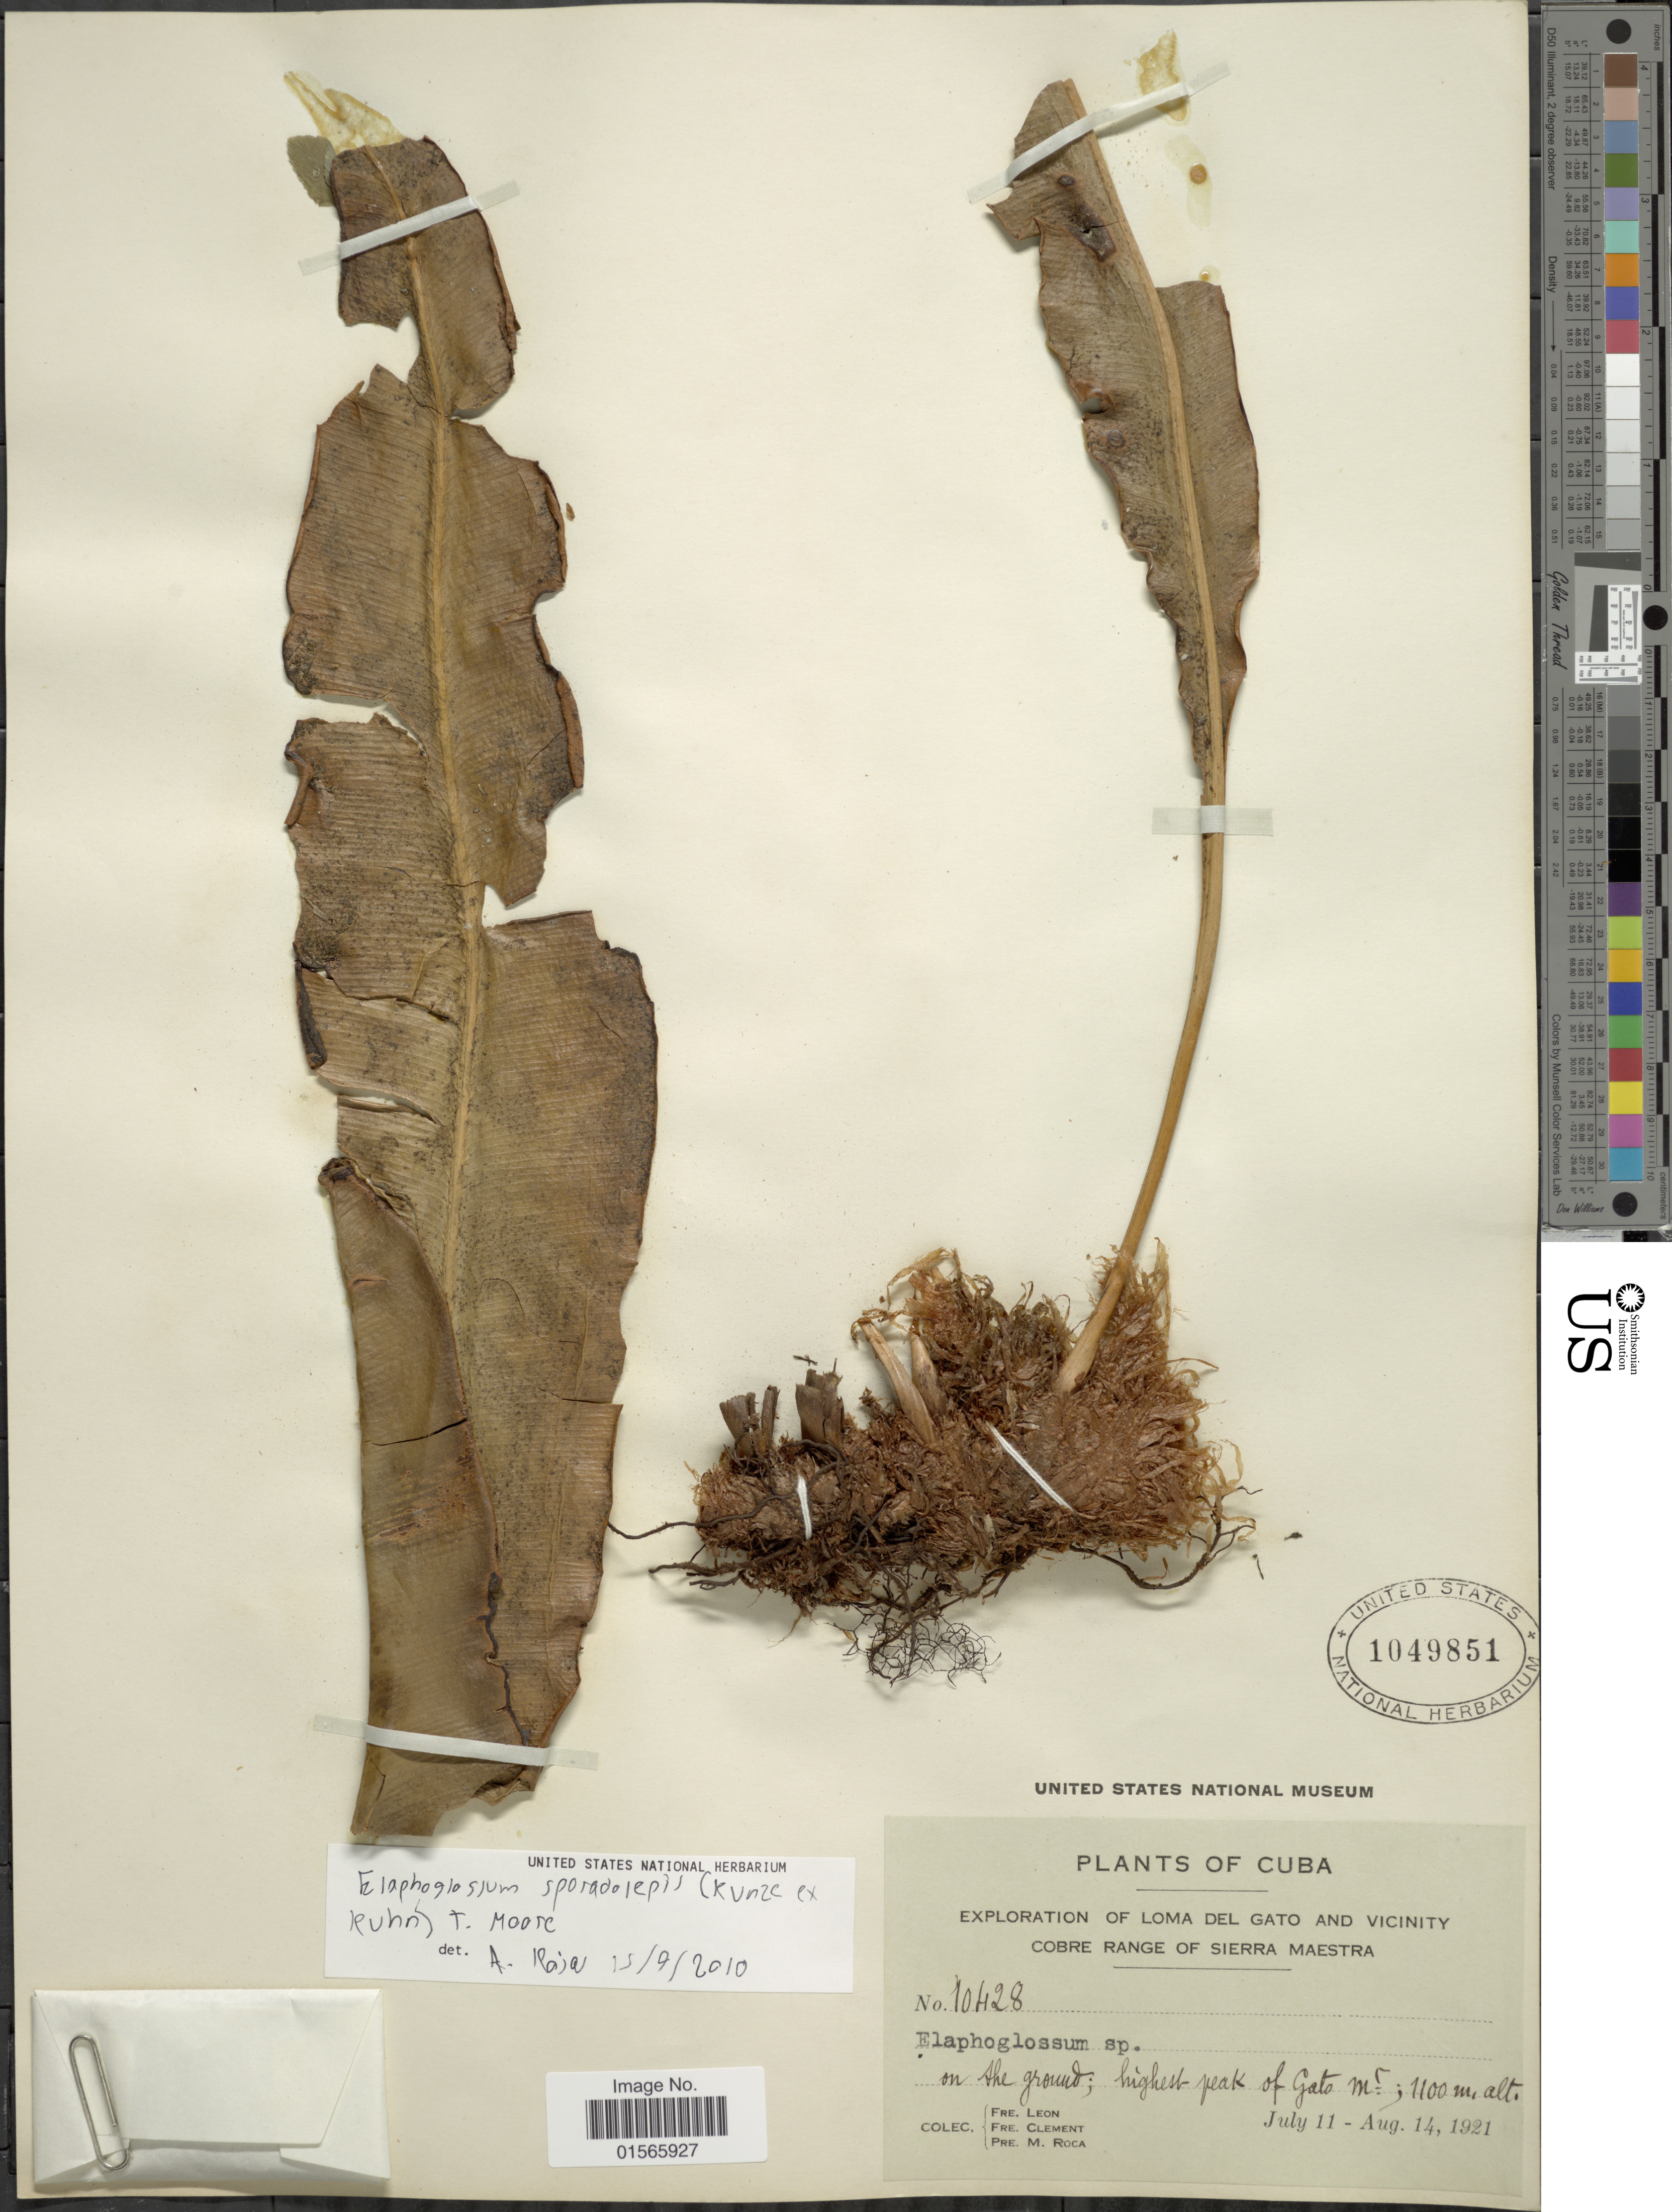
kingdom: Plantae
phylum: Tracheophyta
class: Polypodiopsida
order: Polypodiales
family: Dryopteridaceae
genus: Elaphoglossum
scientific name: Elaphoglossum sporadolepis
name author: (Kunze ex Kuhn) T. Moore ex C. Chr.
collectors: Bro. León, B. Clement & M. Roca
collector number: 10428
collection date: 1921-07-11/1921-08-14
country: Cuba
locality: Loma del Gato and vicinity cobre Range of Sierra Maestra, on the ground; highest peak of Gato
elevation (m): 1100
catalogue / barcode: US 1049851